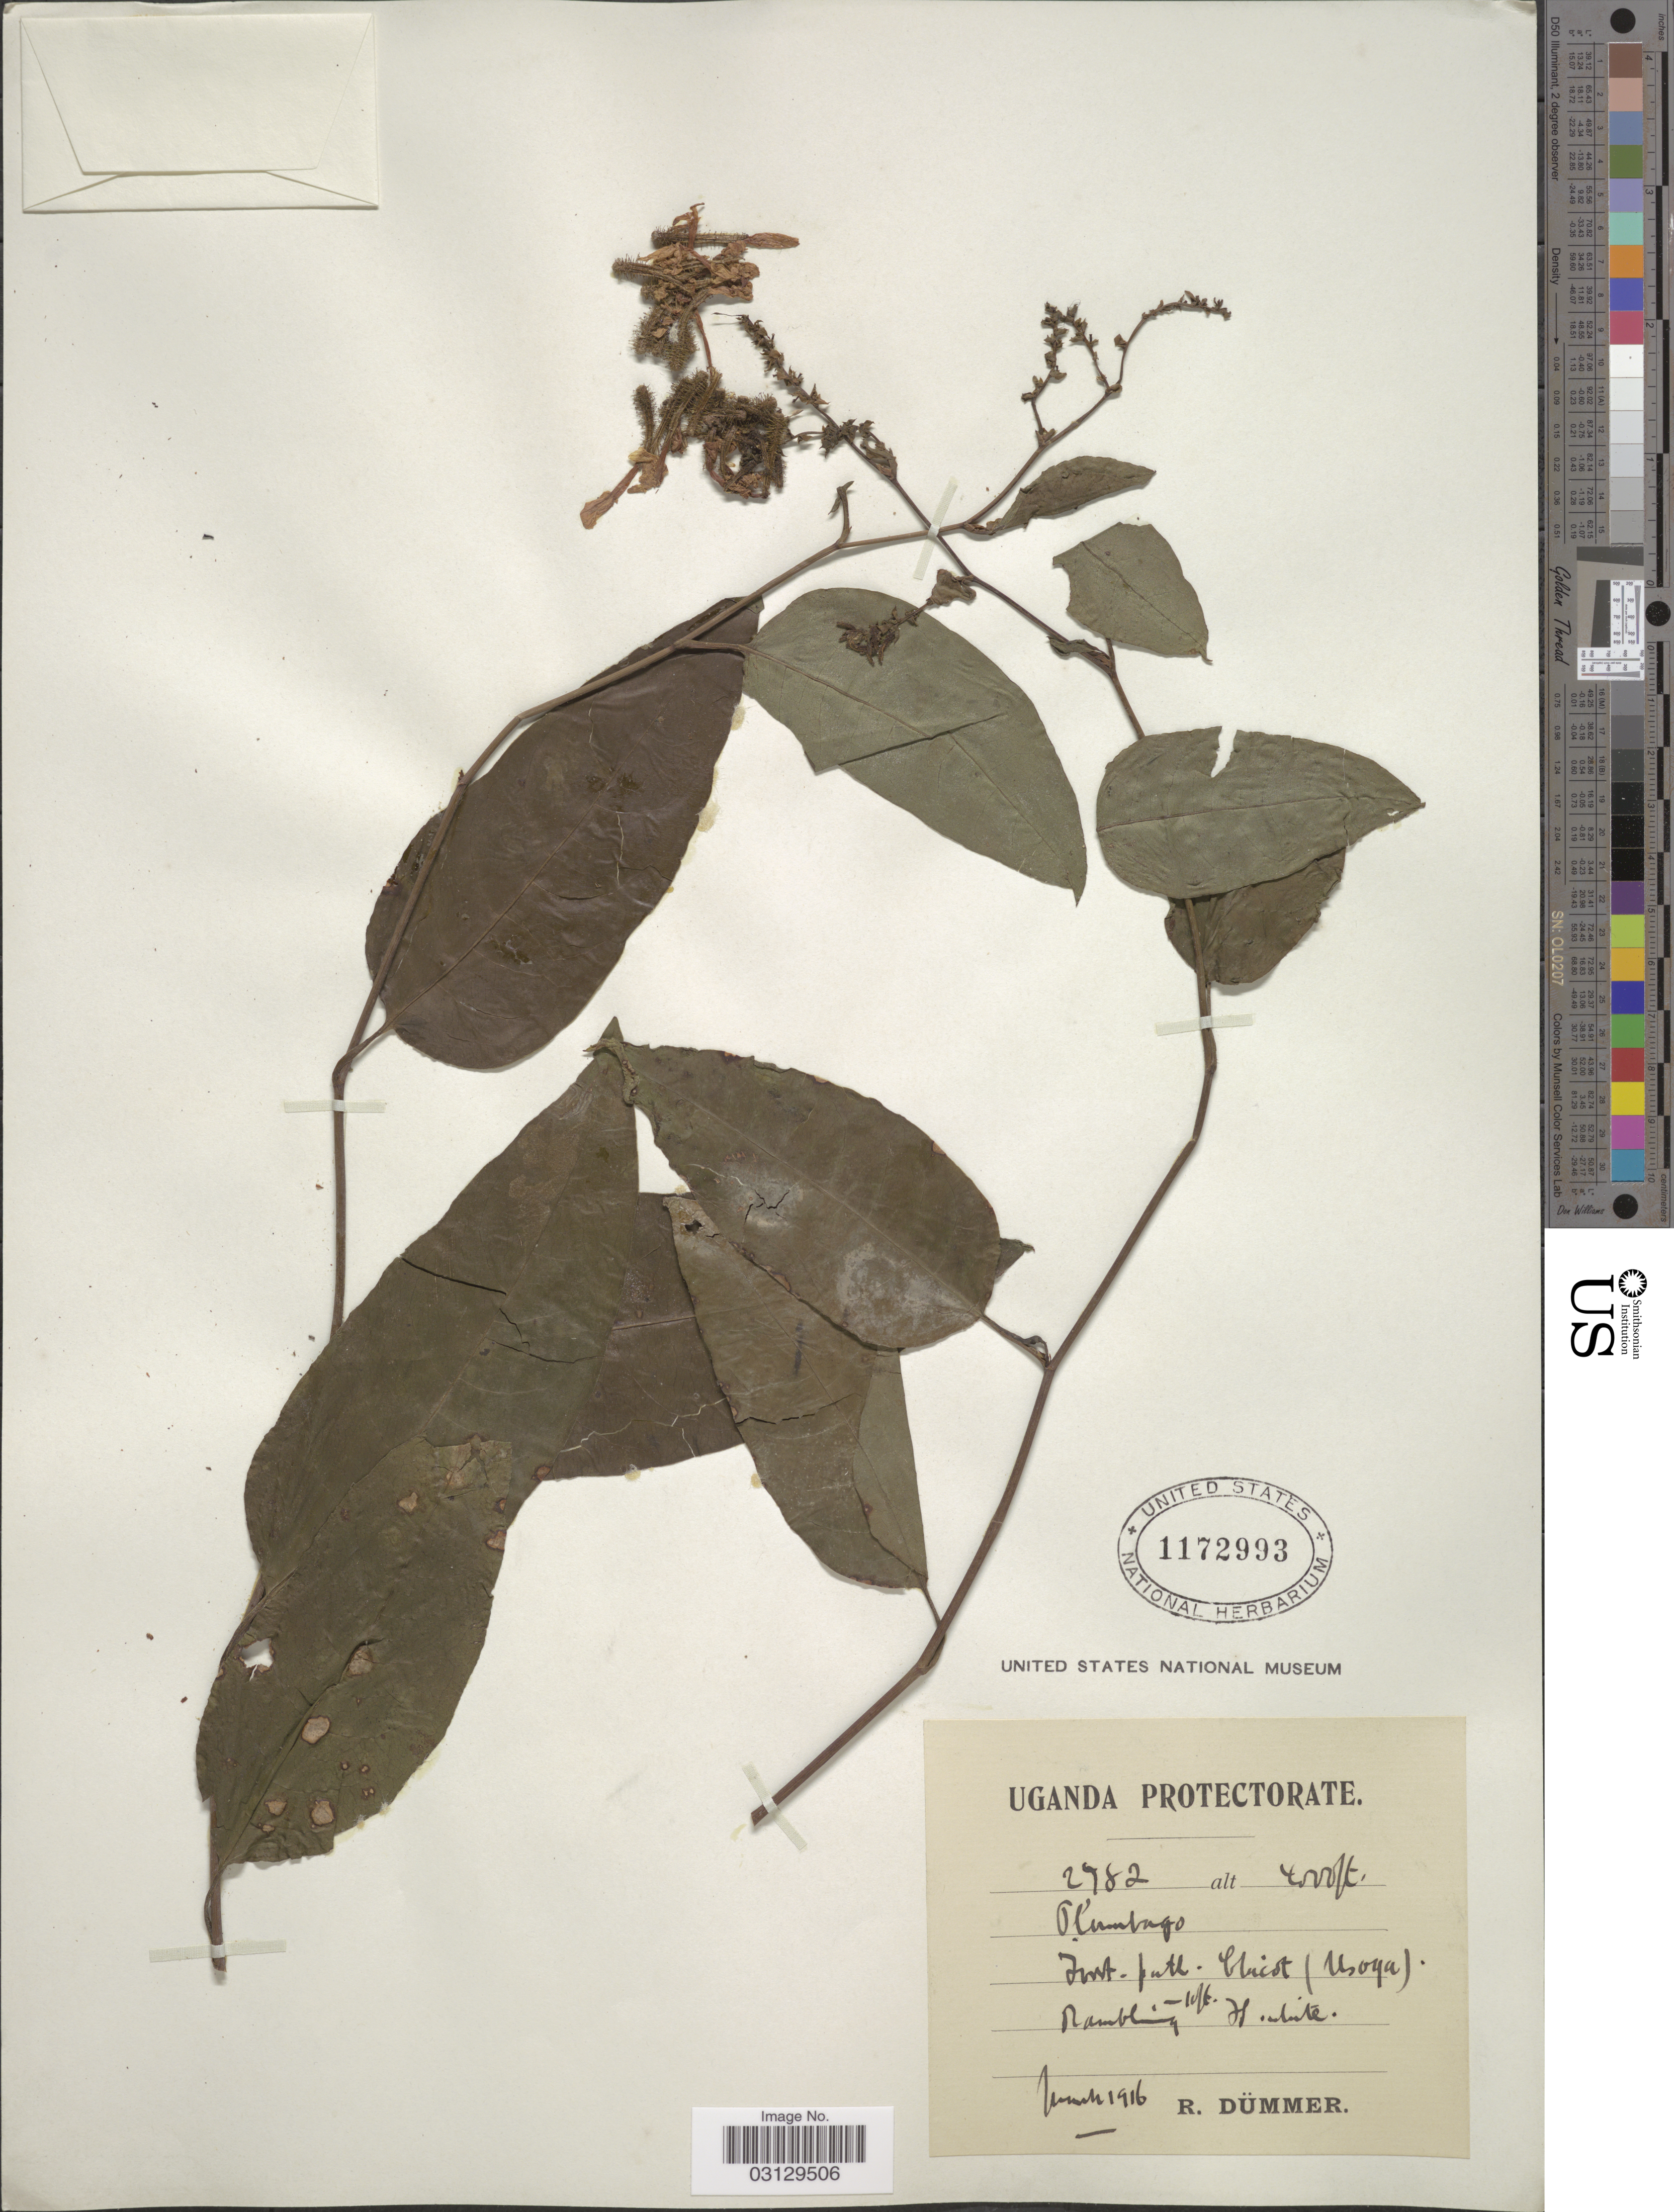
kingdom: Plantae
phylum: Tracheophyta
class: Magnoliopsida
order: Caryophyllales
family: Plumbaginaceae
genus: Plumbago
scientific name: Plumbago sp.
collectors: R. A. Dümmer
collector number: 2782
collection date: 1916-03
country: Uganda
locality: Uganda Protectorate. Chicot [interpreted] (Usoya [interpreted]).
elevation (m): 1219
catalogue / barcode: US 1172993